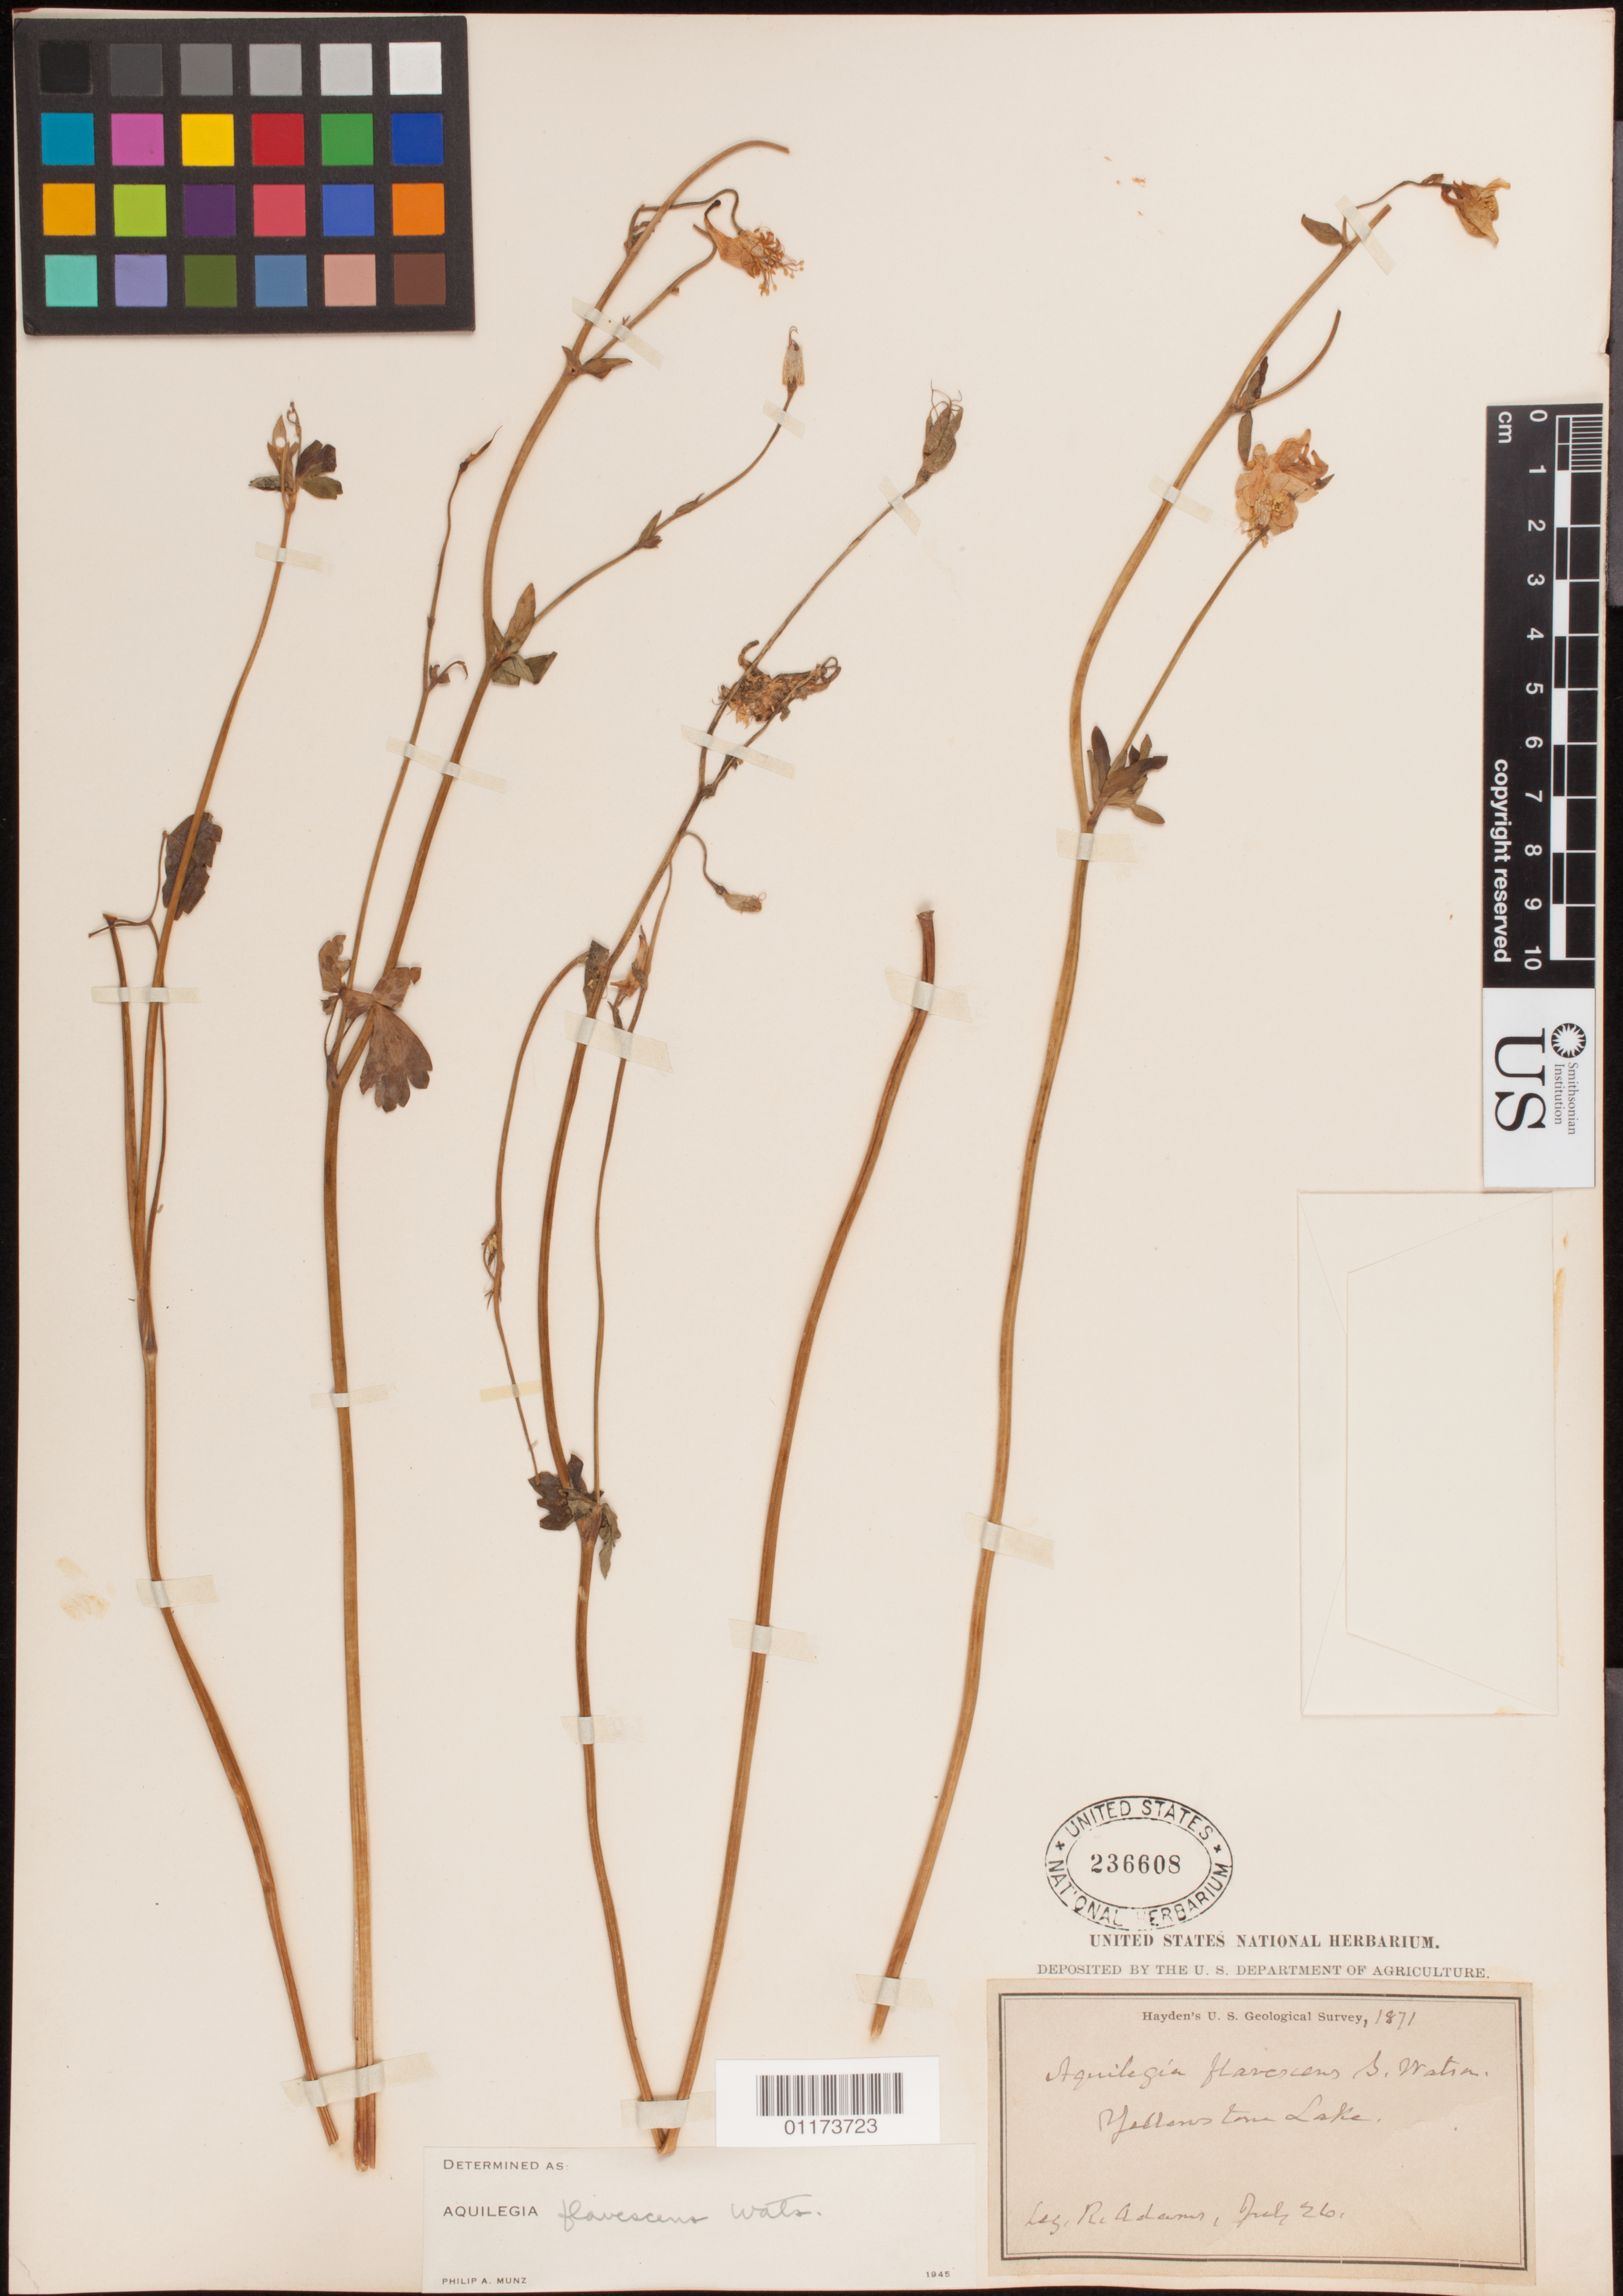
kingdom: Plantae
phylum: Tracheophyta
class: Magnoliopsida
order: Ranunculales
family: Ranunculaceae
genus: Aquilegia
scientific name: Aquilegia flavescens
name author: S. Watson in C. King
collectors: R. Adams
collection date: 1871-07-26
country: United States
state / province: Wyoming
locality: Yellowstone Lake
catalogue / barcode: US 236608